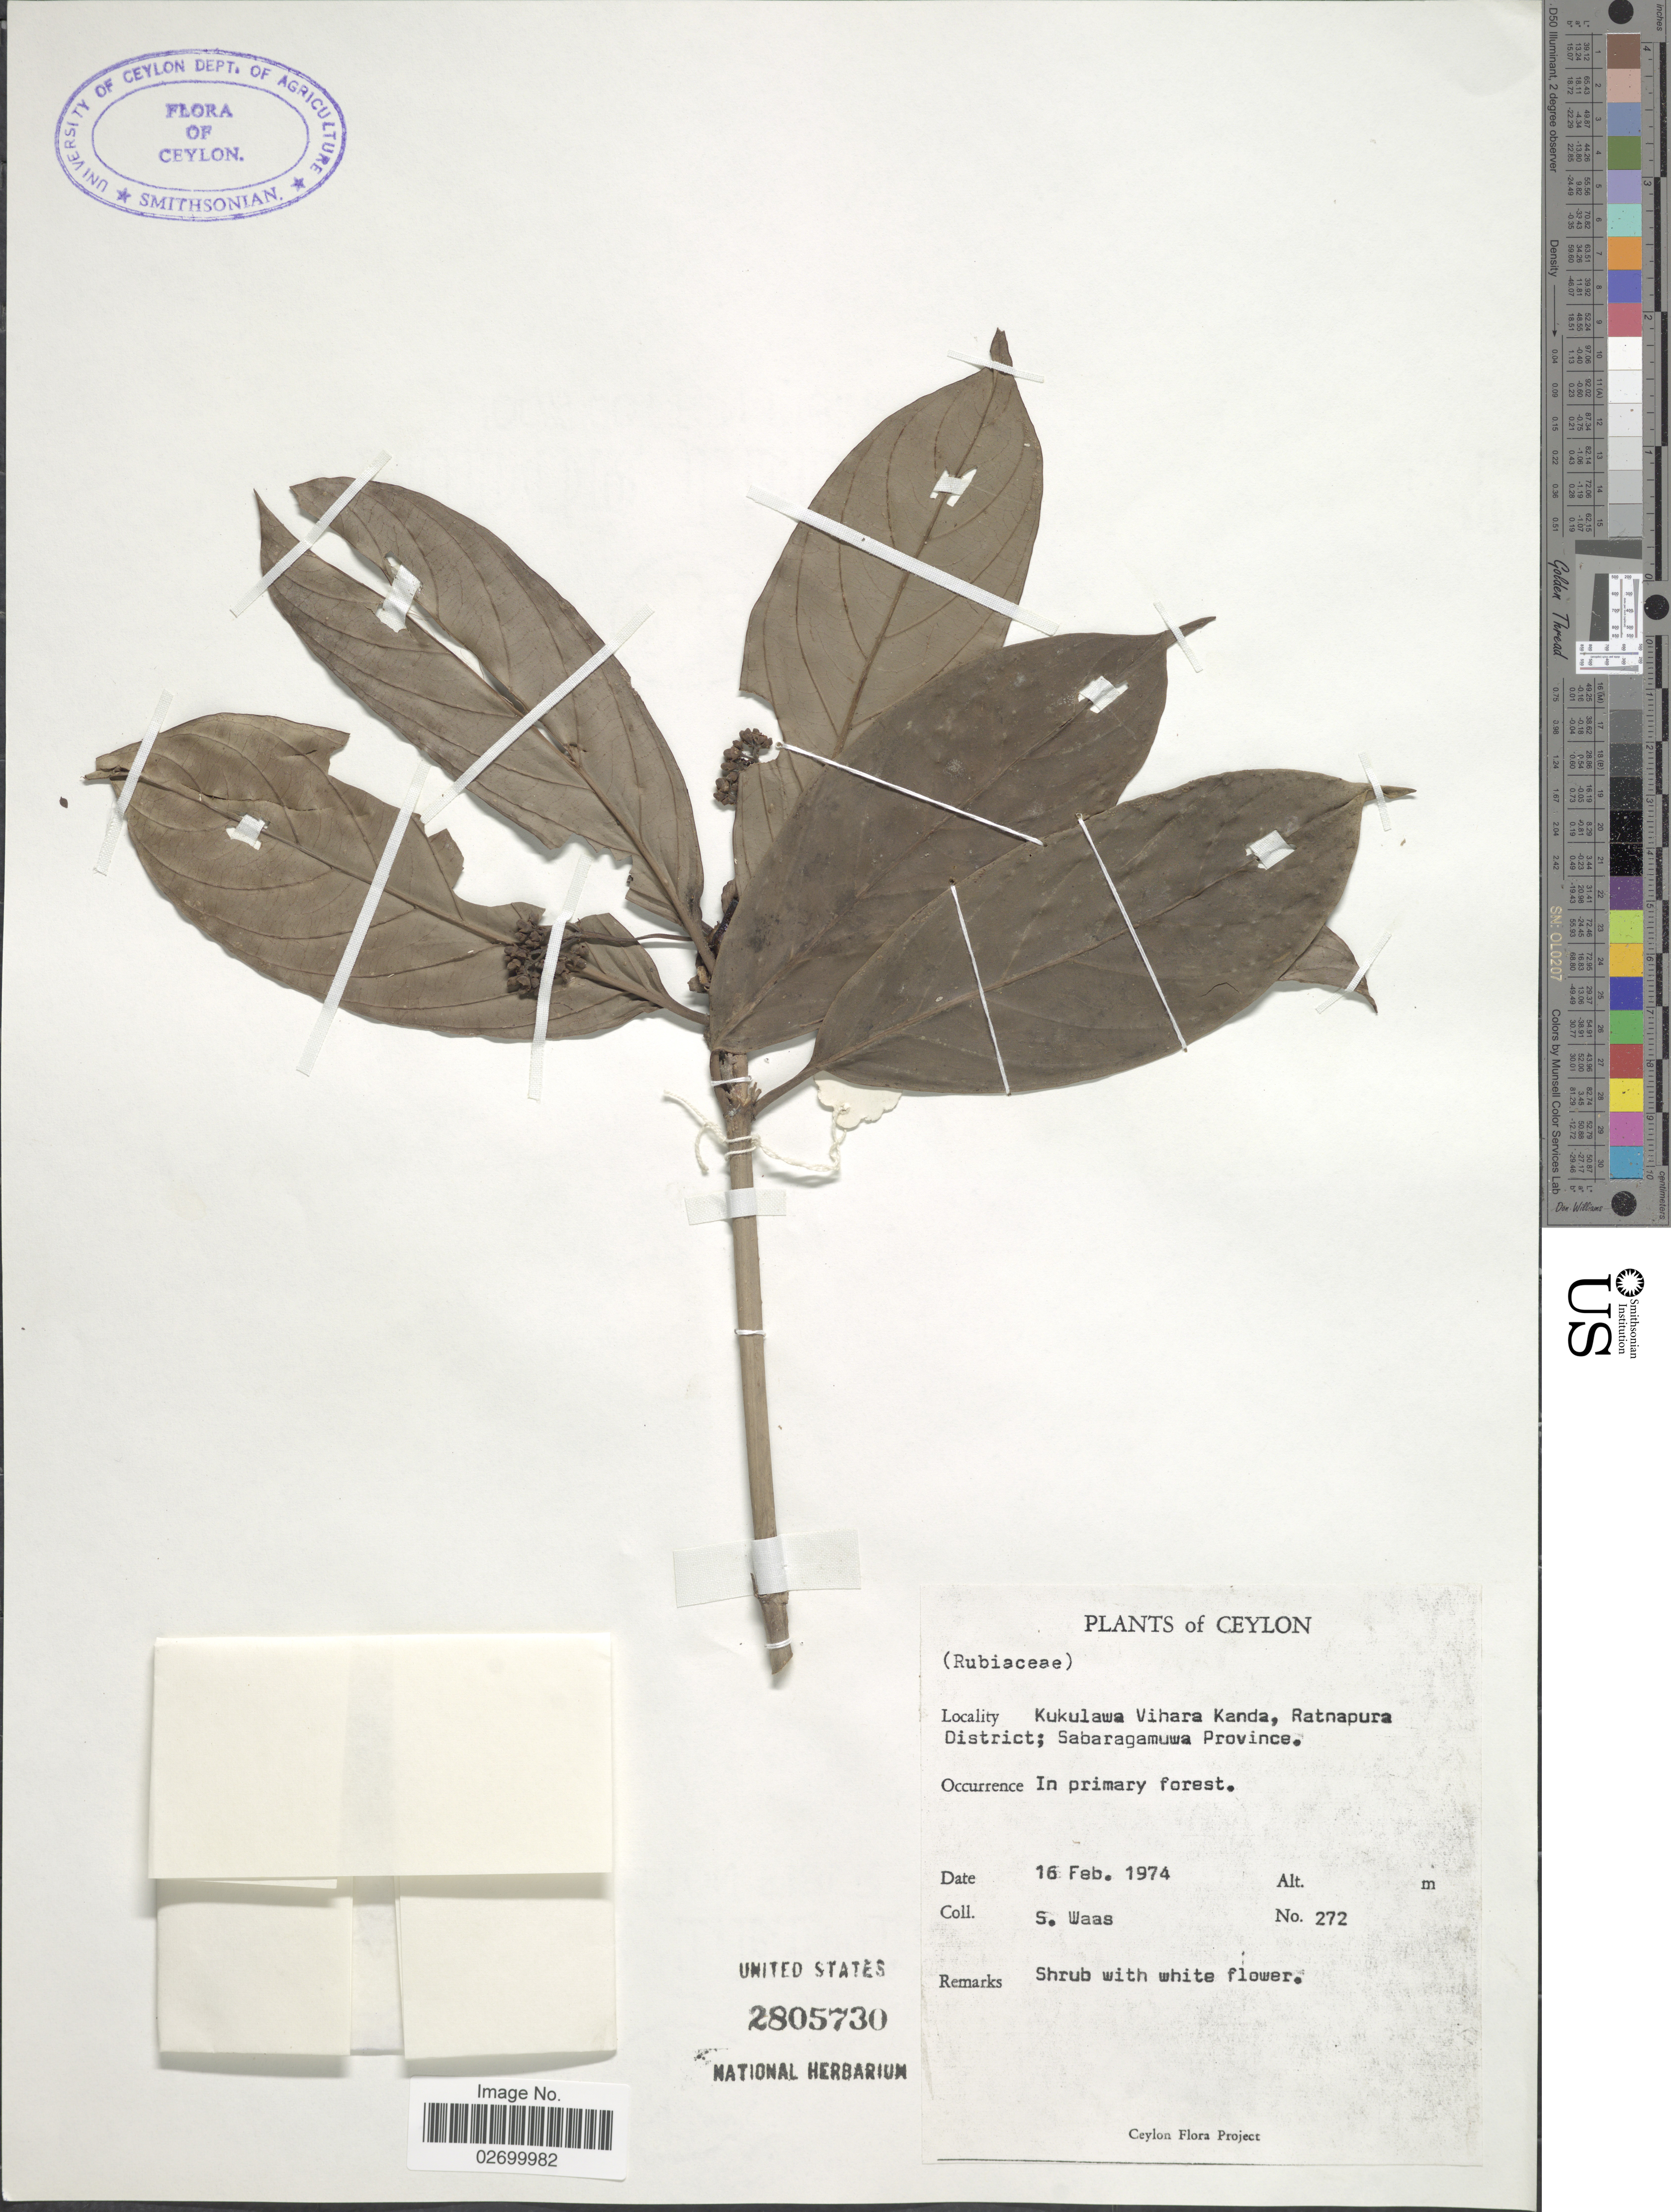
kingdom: Plantae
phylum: Tracheophyta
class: Magnoliopsida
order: Gentianales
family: Rubiaceae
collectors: S. Waas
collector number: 272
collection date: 1974-02-16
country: Sri Lanka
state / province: Sabaragamuwa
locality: Ceylon, Kukulawa Vihara Kanda, Ratnapura District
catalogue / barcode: US 2805730